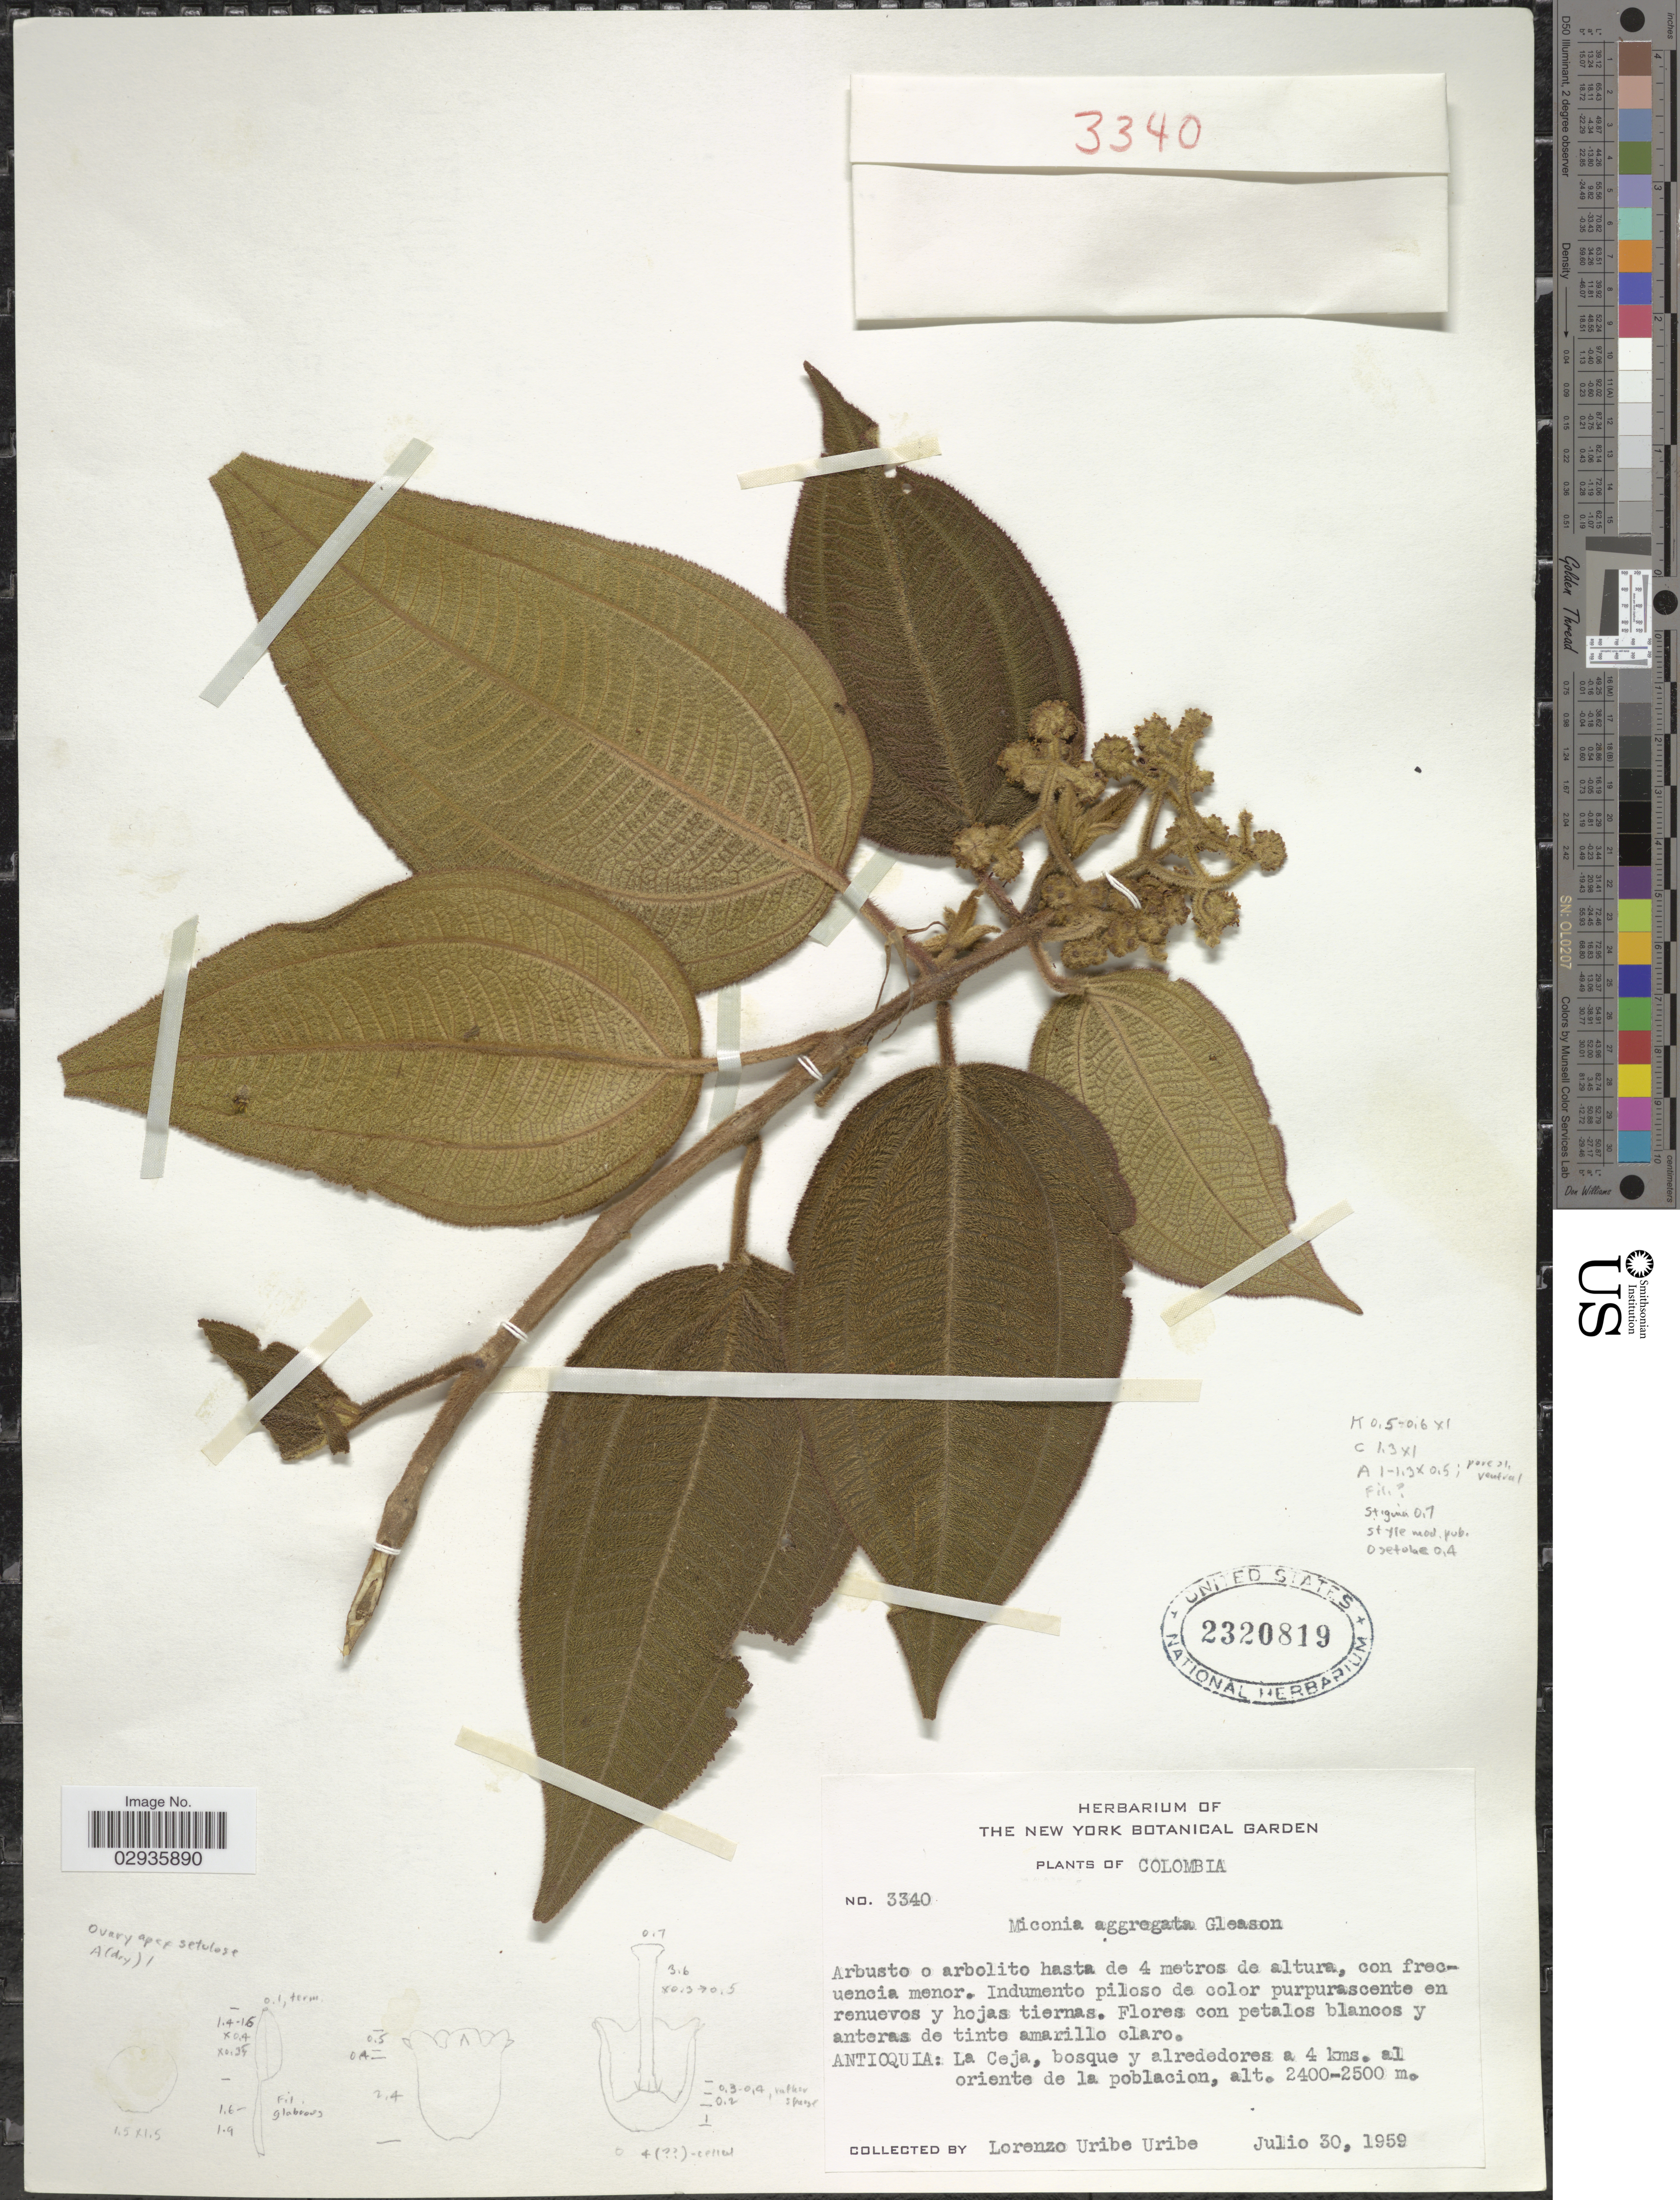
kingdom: Plantae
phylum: Tracheophyta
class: Magnoliopsida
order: Myrtales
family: Melastomataceae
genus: Miconia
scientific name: Miconia aggregata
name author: Gleason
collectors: L. Uribe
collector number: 3340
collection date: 1959-07-30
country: Colombia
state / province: Antioquia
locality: La Ceja, bosque y alrededores a 4 kms. al oriente de la poblacion.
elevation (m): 2400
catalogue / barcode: US 2320819